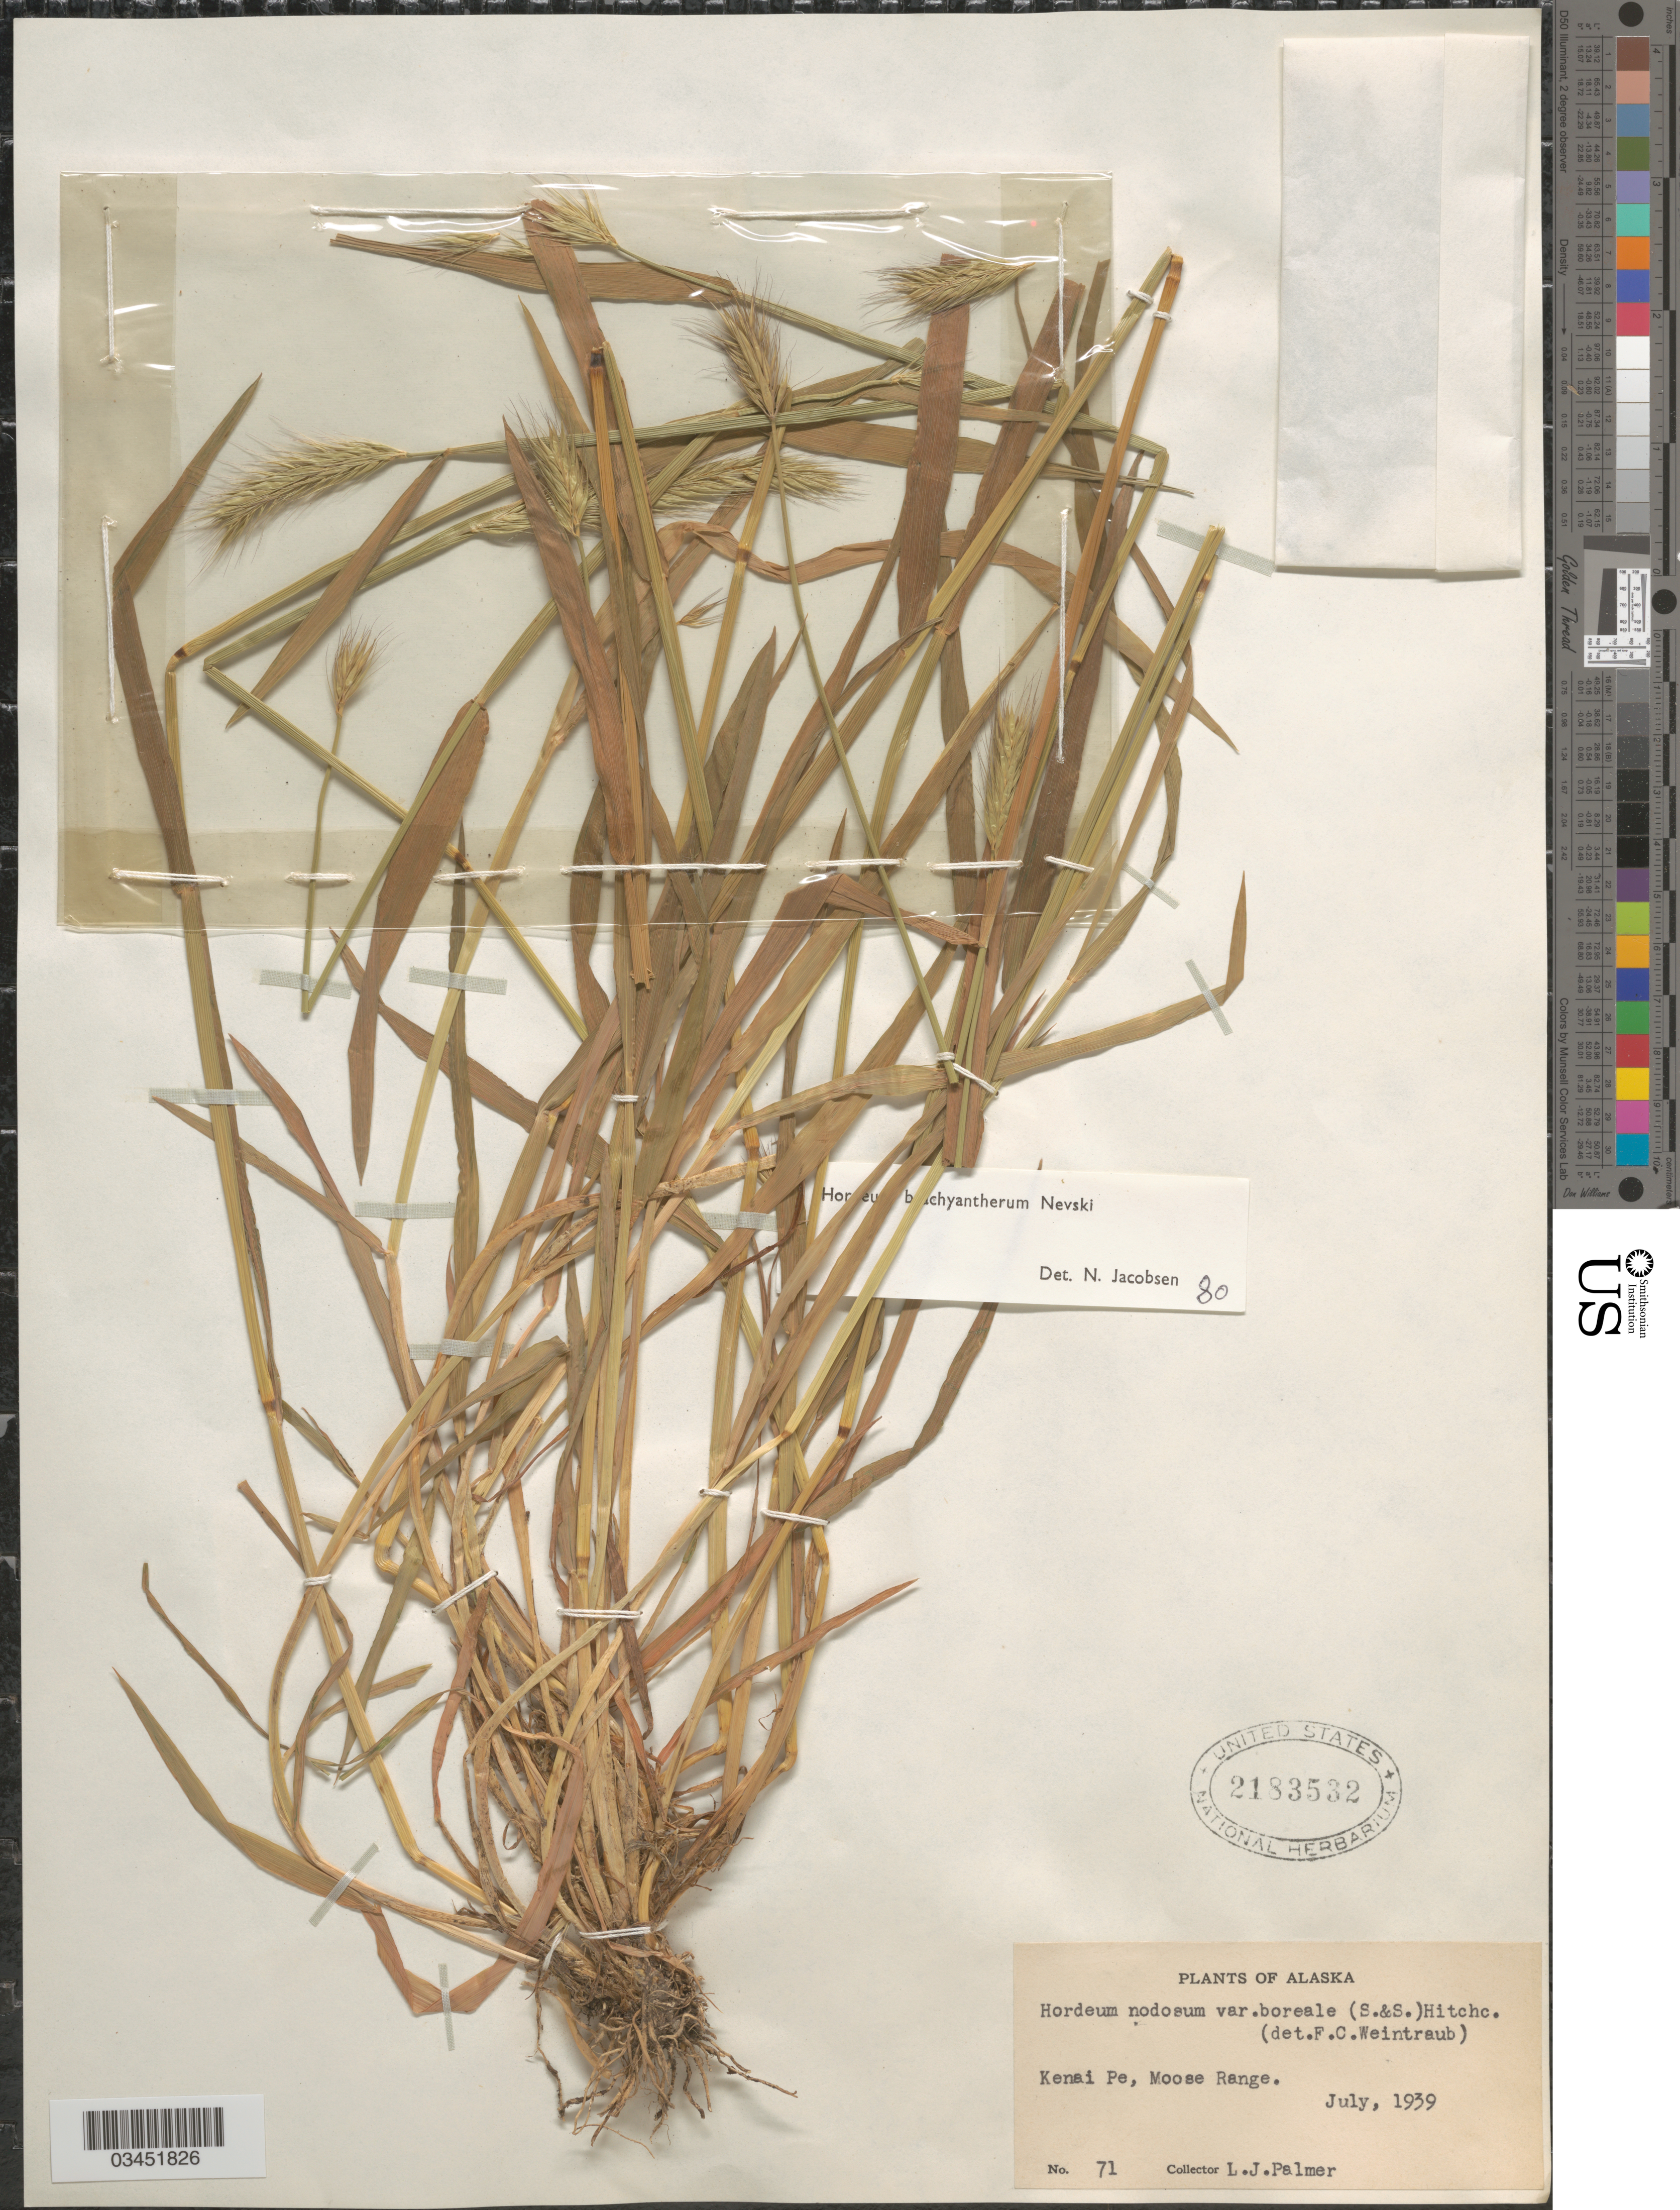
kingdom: Plantae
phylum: Tracheophyta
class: Liliopsida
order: Poales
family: Poaceae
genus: Hordeum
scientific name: Hordeum brachyantherum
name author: Nevski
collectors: L. J. Palmer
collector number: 71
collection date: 1939-07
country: United States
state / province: Alaska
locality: Kenai Pe, Moose Range.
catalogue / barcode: US 2183532